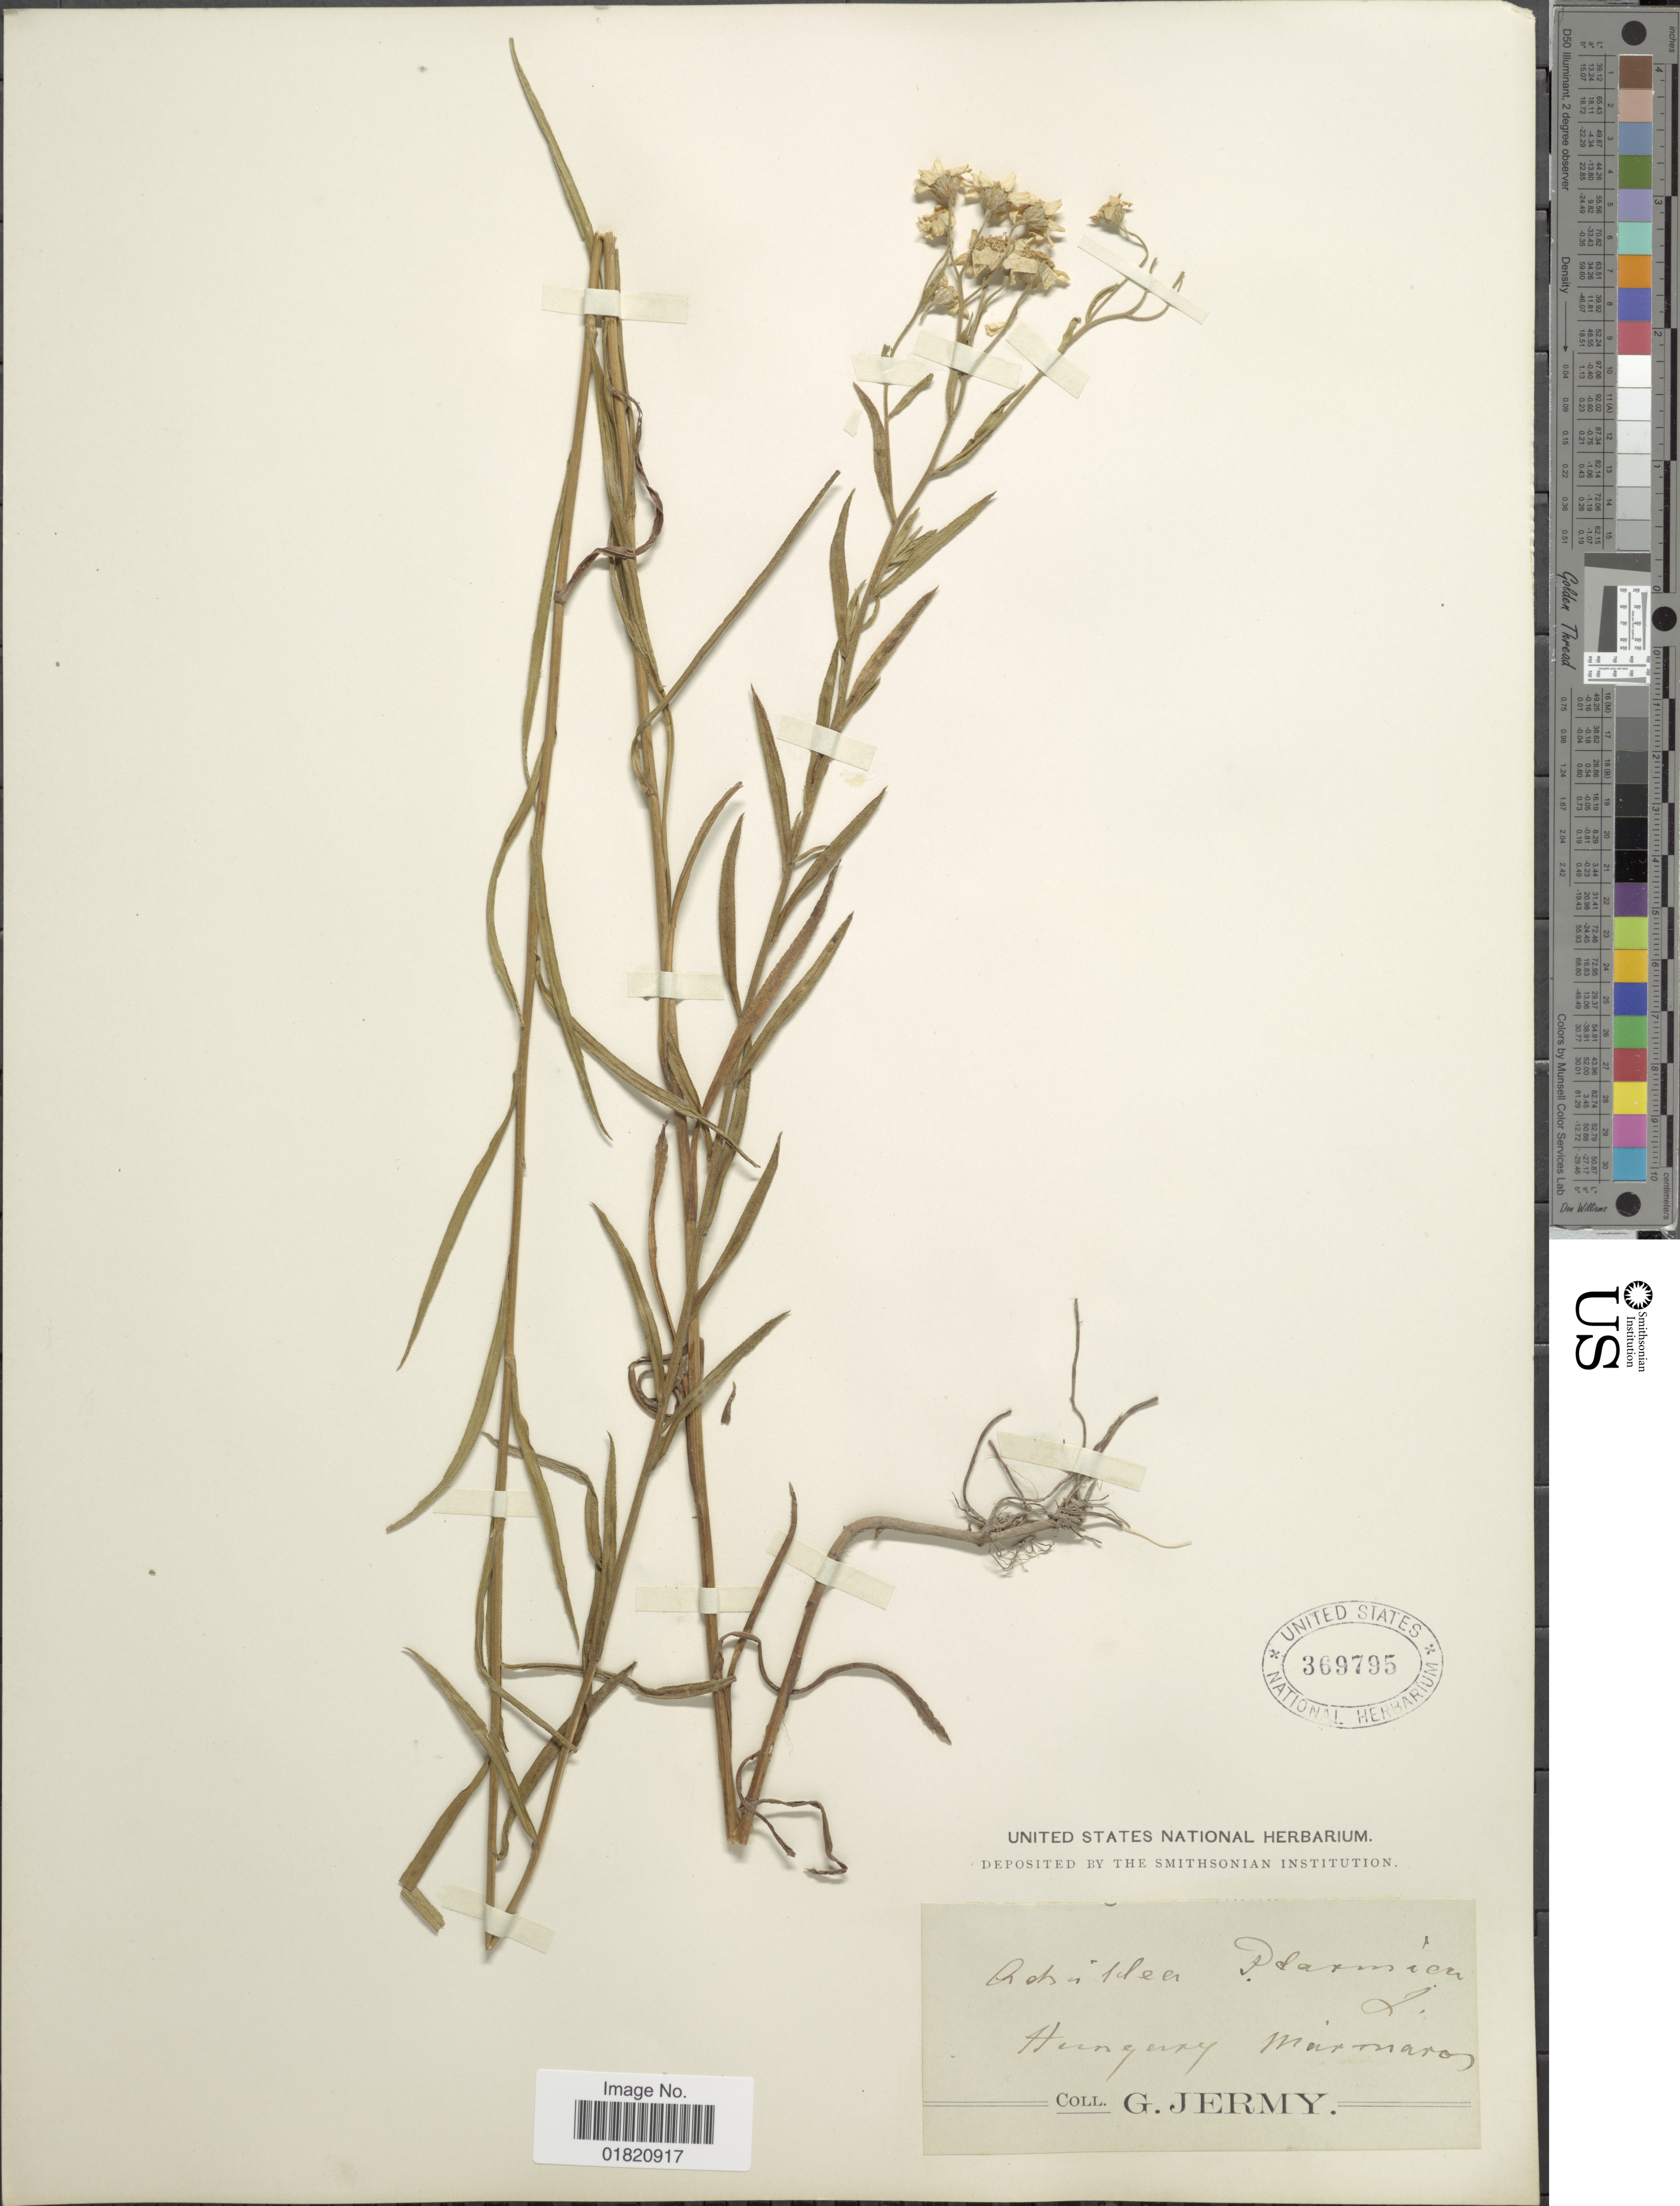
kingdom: Plantae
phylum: Tracheophyta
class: Magnoliopsida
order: Asterales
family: Asteraceae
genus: Achillea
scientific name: Achillea ptarmica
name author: L.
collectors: G. Jermy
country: Hungary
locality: Marimaro [interpreted]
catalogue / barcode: US 369795